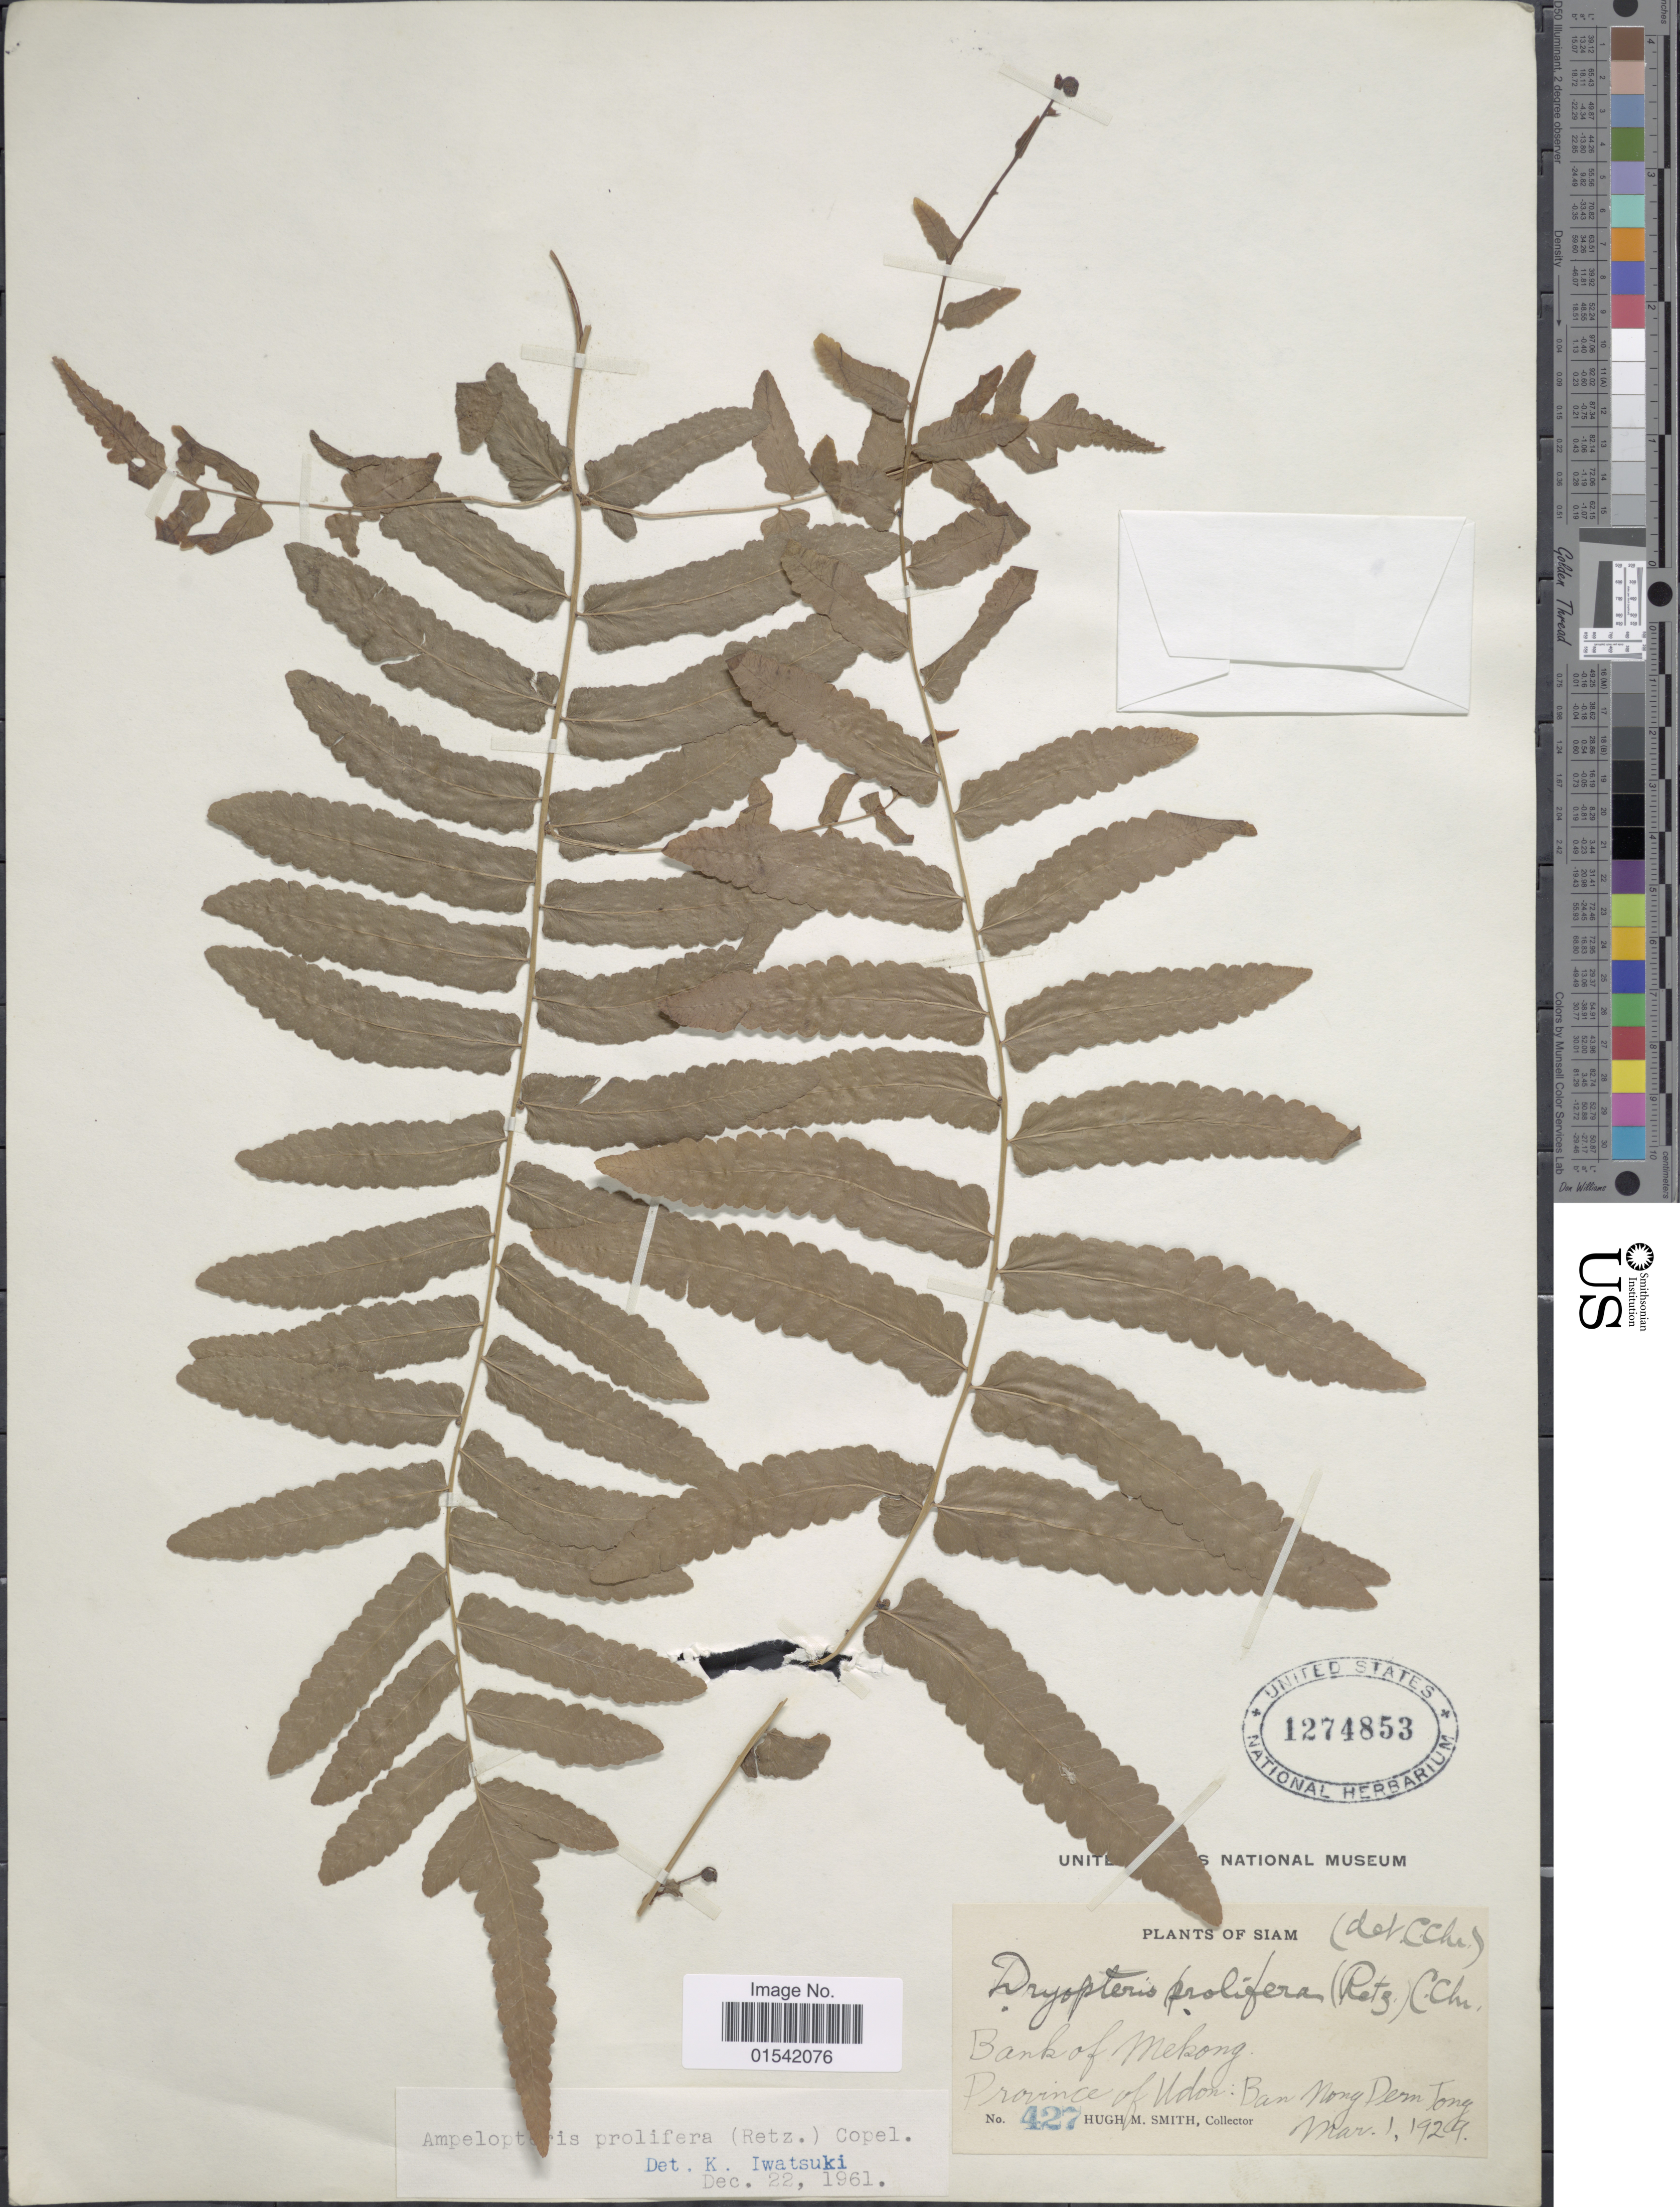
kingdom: Plantae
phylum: Tracheophyta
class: Polypodiopsida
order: Polypodiales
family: Thelypteridaceae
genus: Ampelopteris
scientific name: Ampelopteris prolifera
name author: (Retz.) Copel.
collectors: H. M. Smith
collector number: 427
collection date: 1929-03-01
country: Thailand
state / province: Udon Thani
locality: Siam, Bank of Mekong, Ban Nong Dern Tong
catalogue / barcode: US 1274853